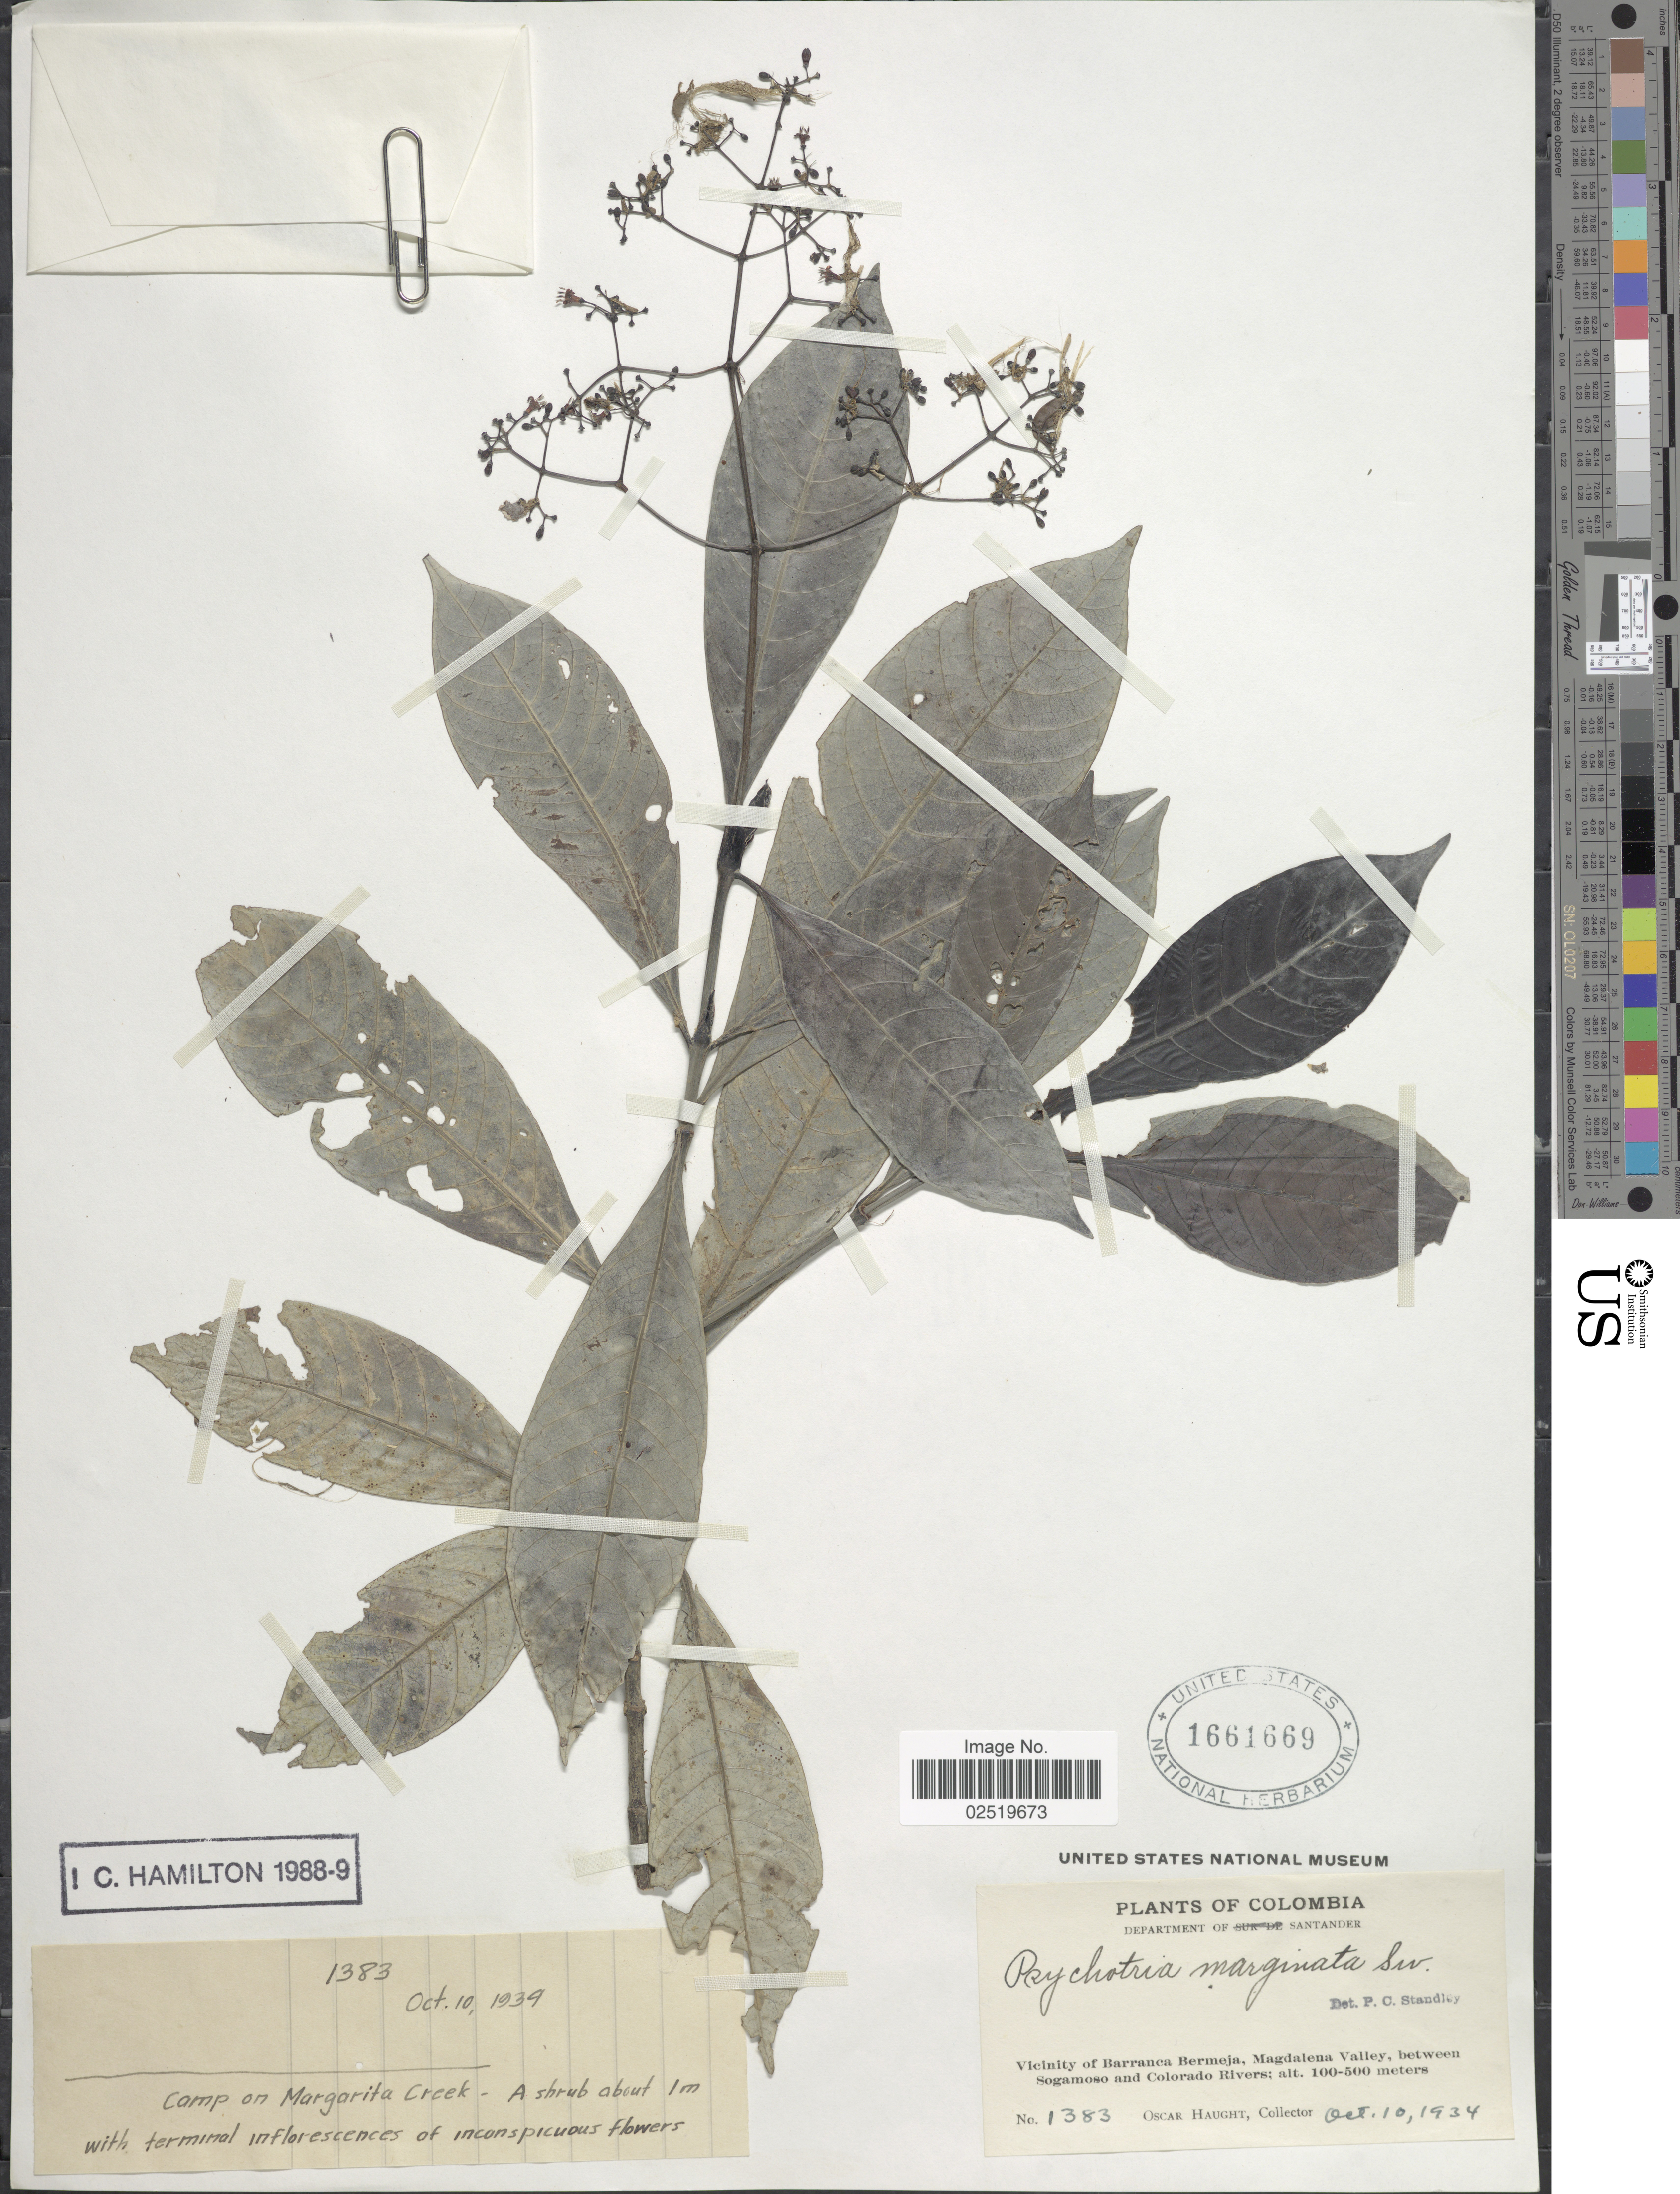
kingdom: Plantae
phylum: Tracheophyta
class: Magnoliopsida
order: Gentianales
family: Rubiaceae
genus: Psychotria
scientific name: Psychotria marginata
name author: Sw.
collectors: O. L. Haught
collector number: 1383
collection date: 1934-10-10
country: Colombia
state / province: Santander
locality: Vicinity of Barranca Bermeja, Magalena Valley, between Sogamoso and Colorado Rivers, Camp on Margarita Creek.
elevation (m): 100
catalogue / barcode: US 1661669